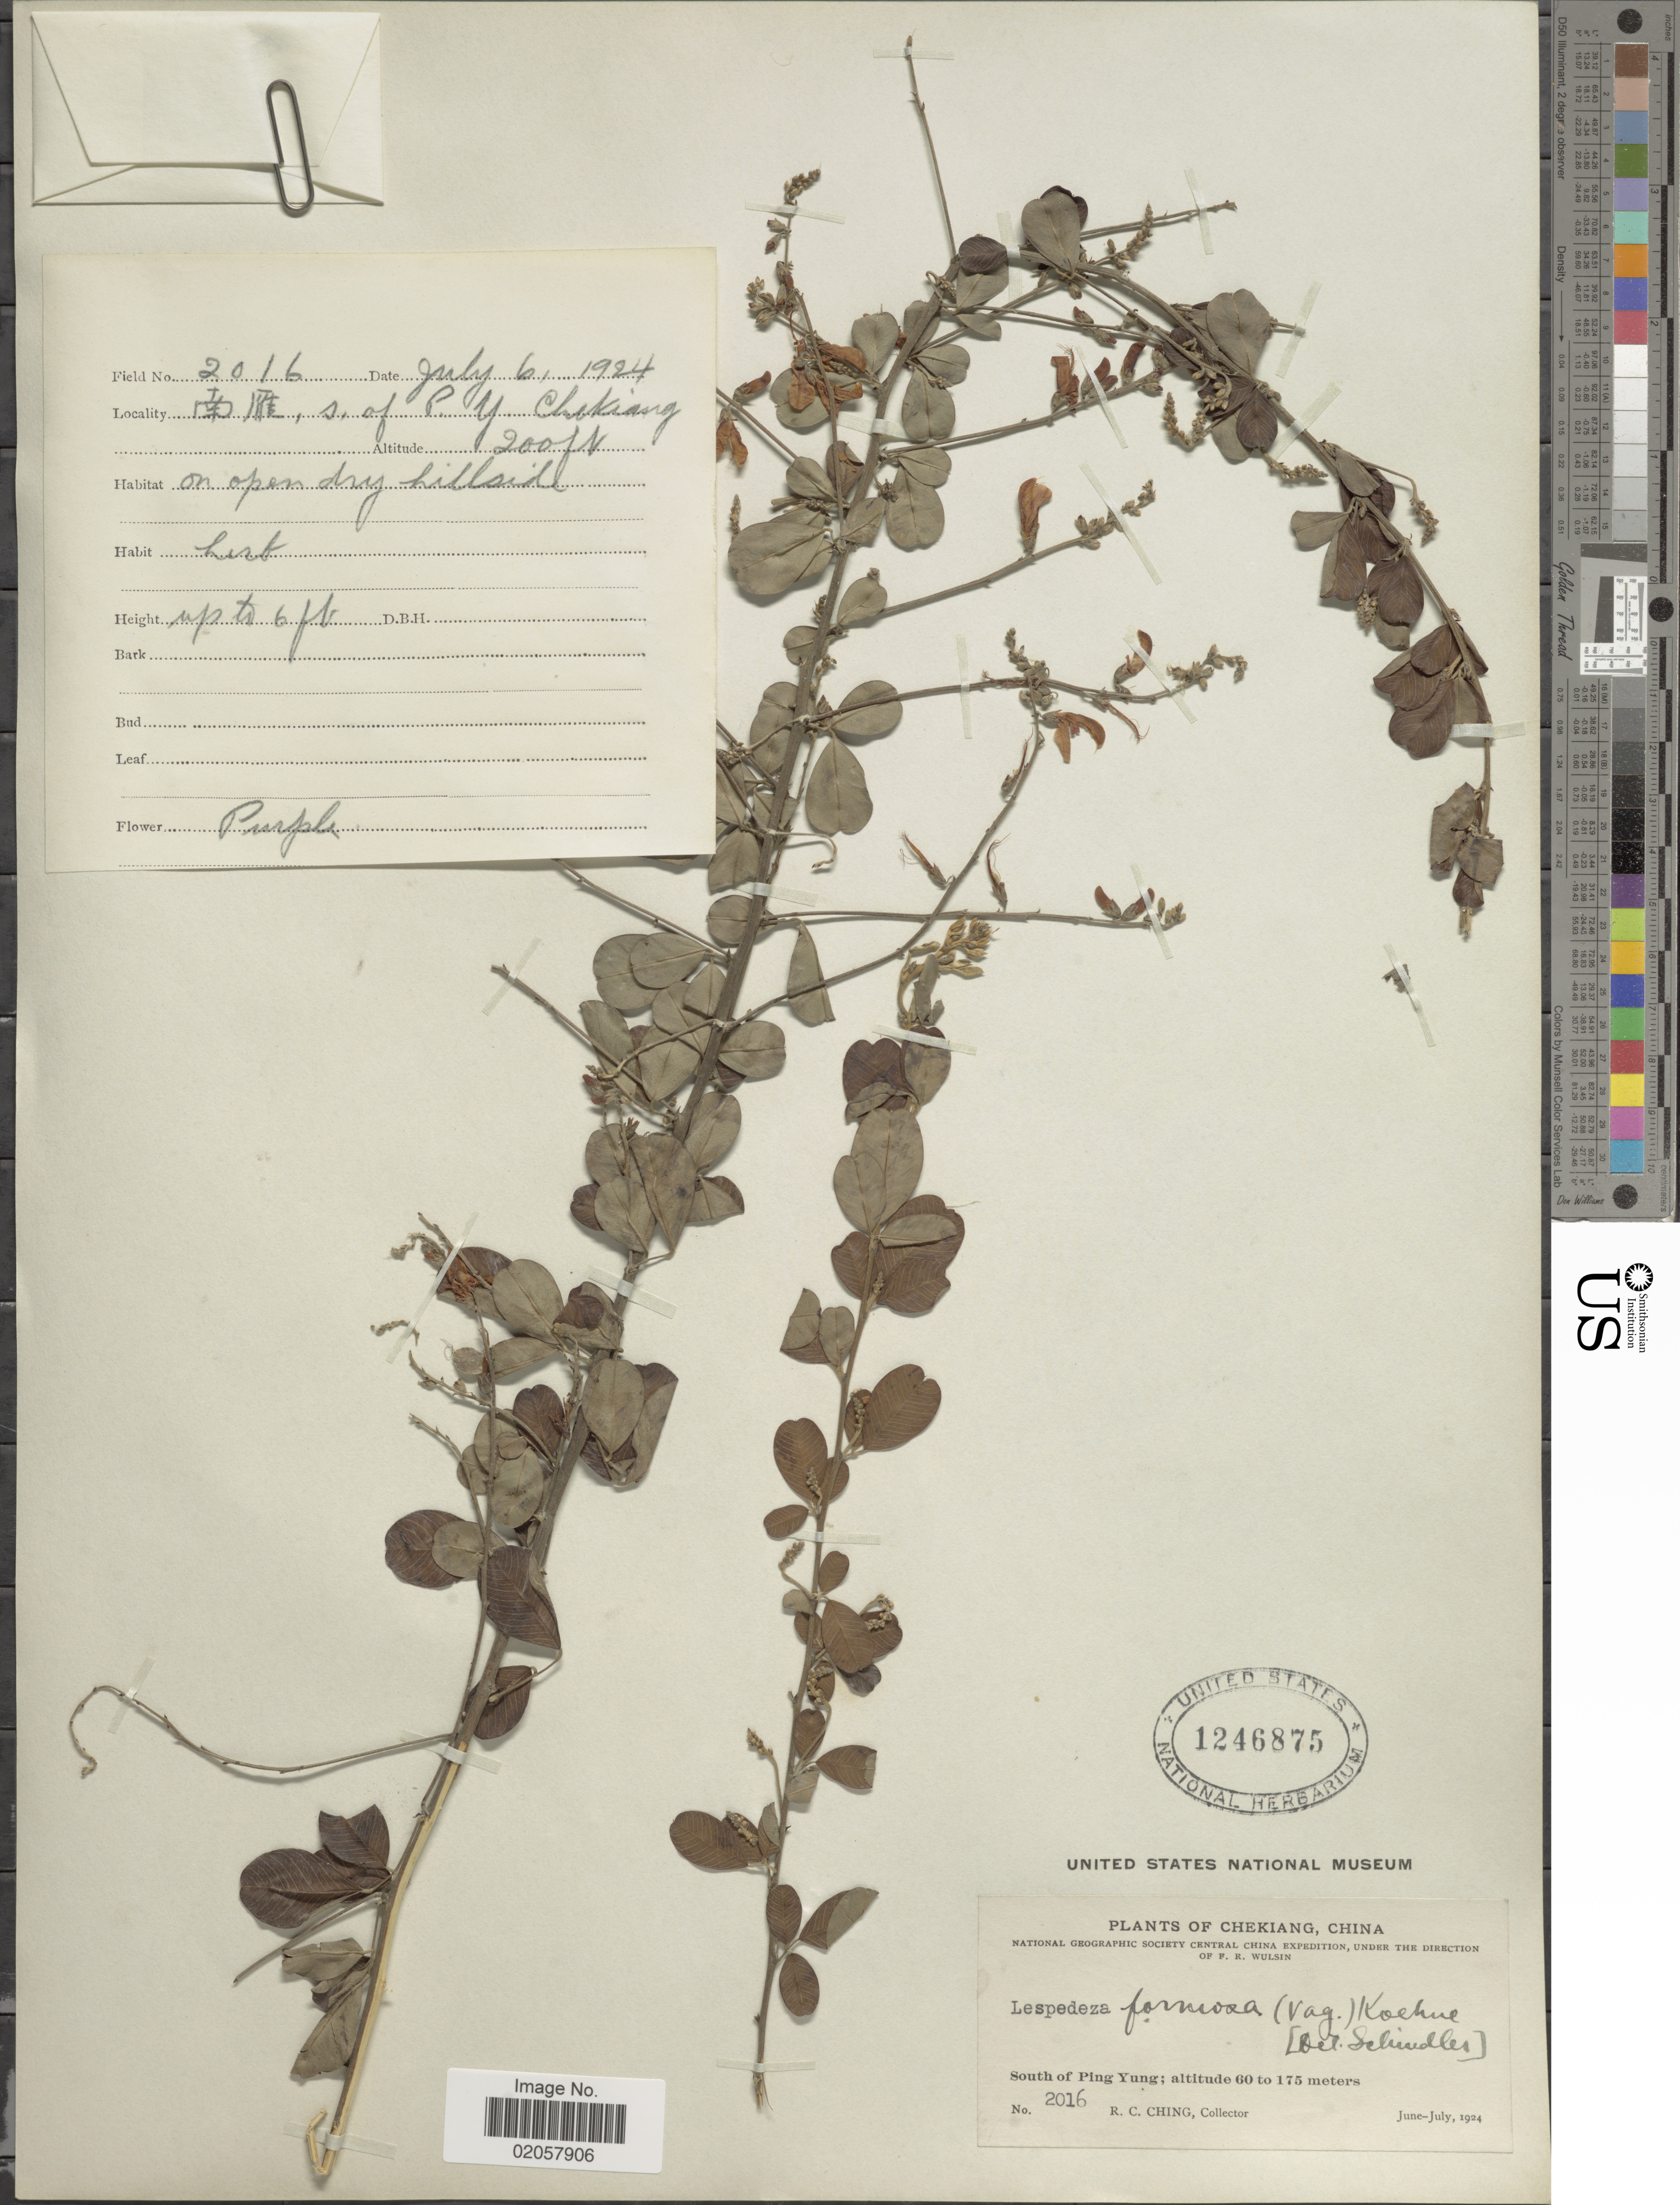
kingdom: Plantae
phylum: Tracheophyta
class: Magnoliopsida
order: Fabales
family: Fabaceae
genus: Lespedeza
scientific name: Lespedeza formosa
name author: (Vogel) Koehne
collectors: R. C. Ching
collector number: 2016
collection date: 1924-06/1924-07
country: China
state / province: Zhejiang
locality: South of Ping Yung, s. of P.Y. Chekianf, on open dry hillside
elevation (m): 60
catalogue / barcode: US 1246875